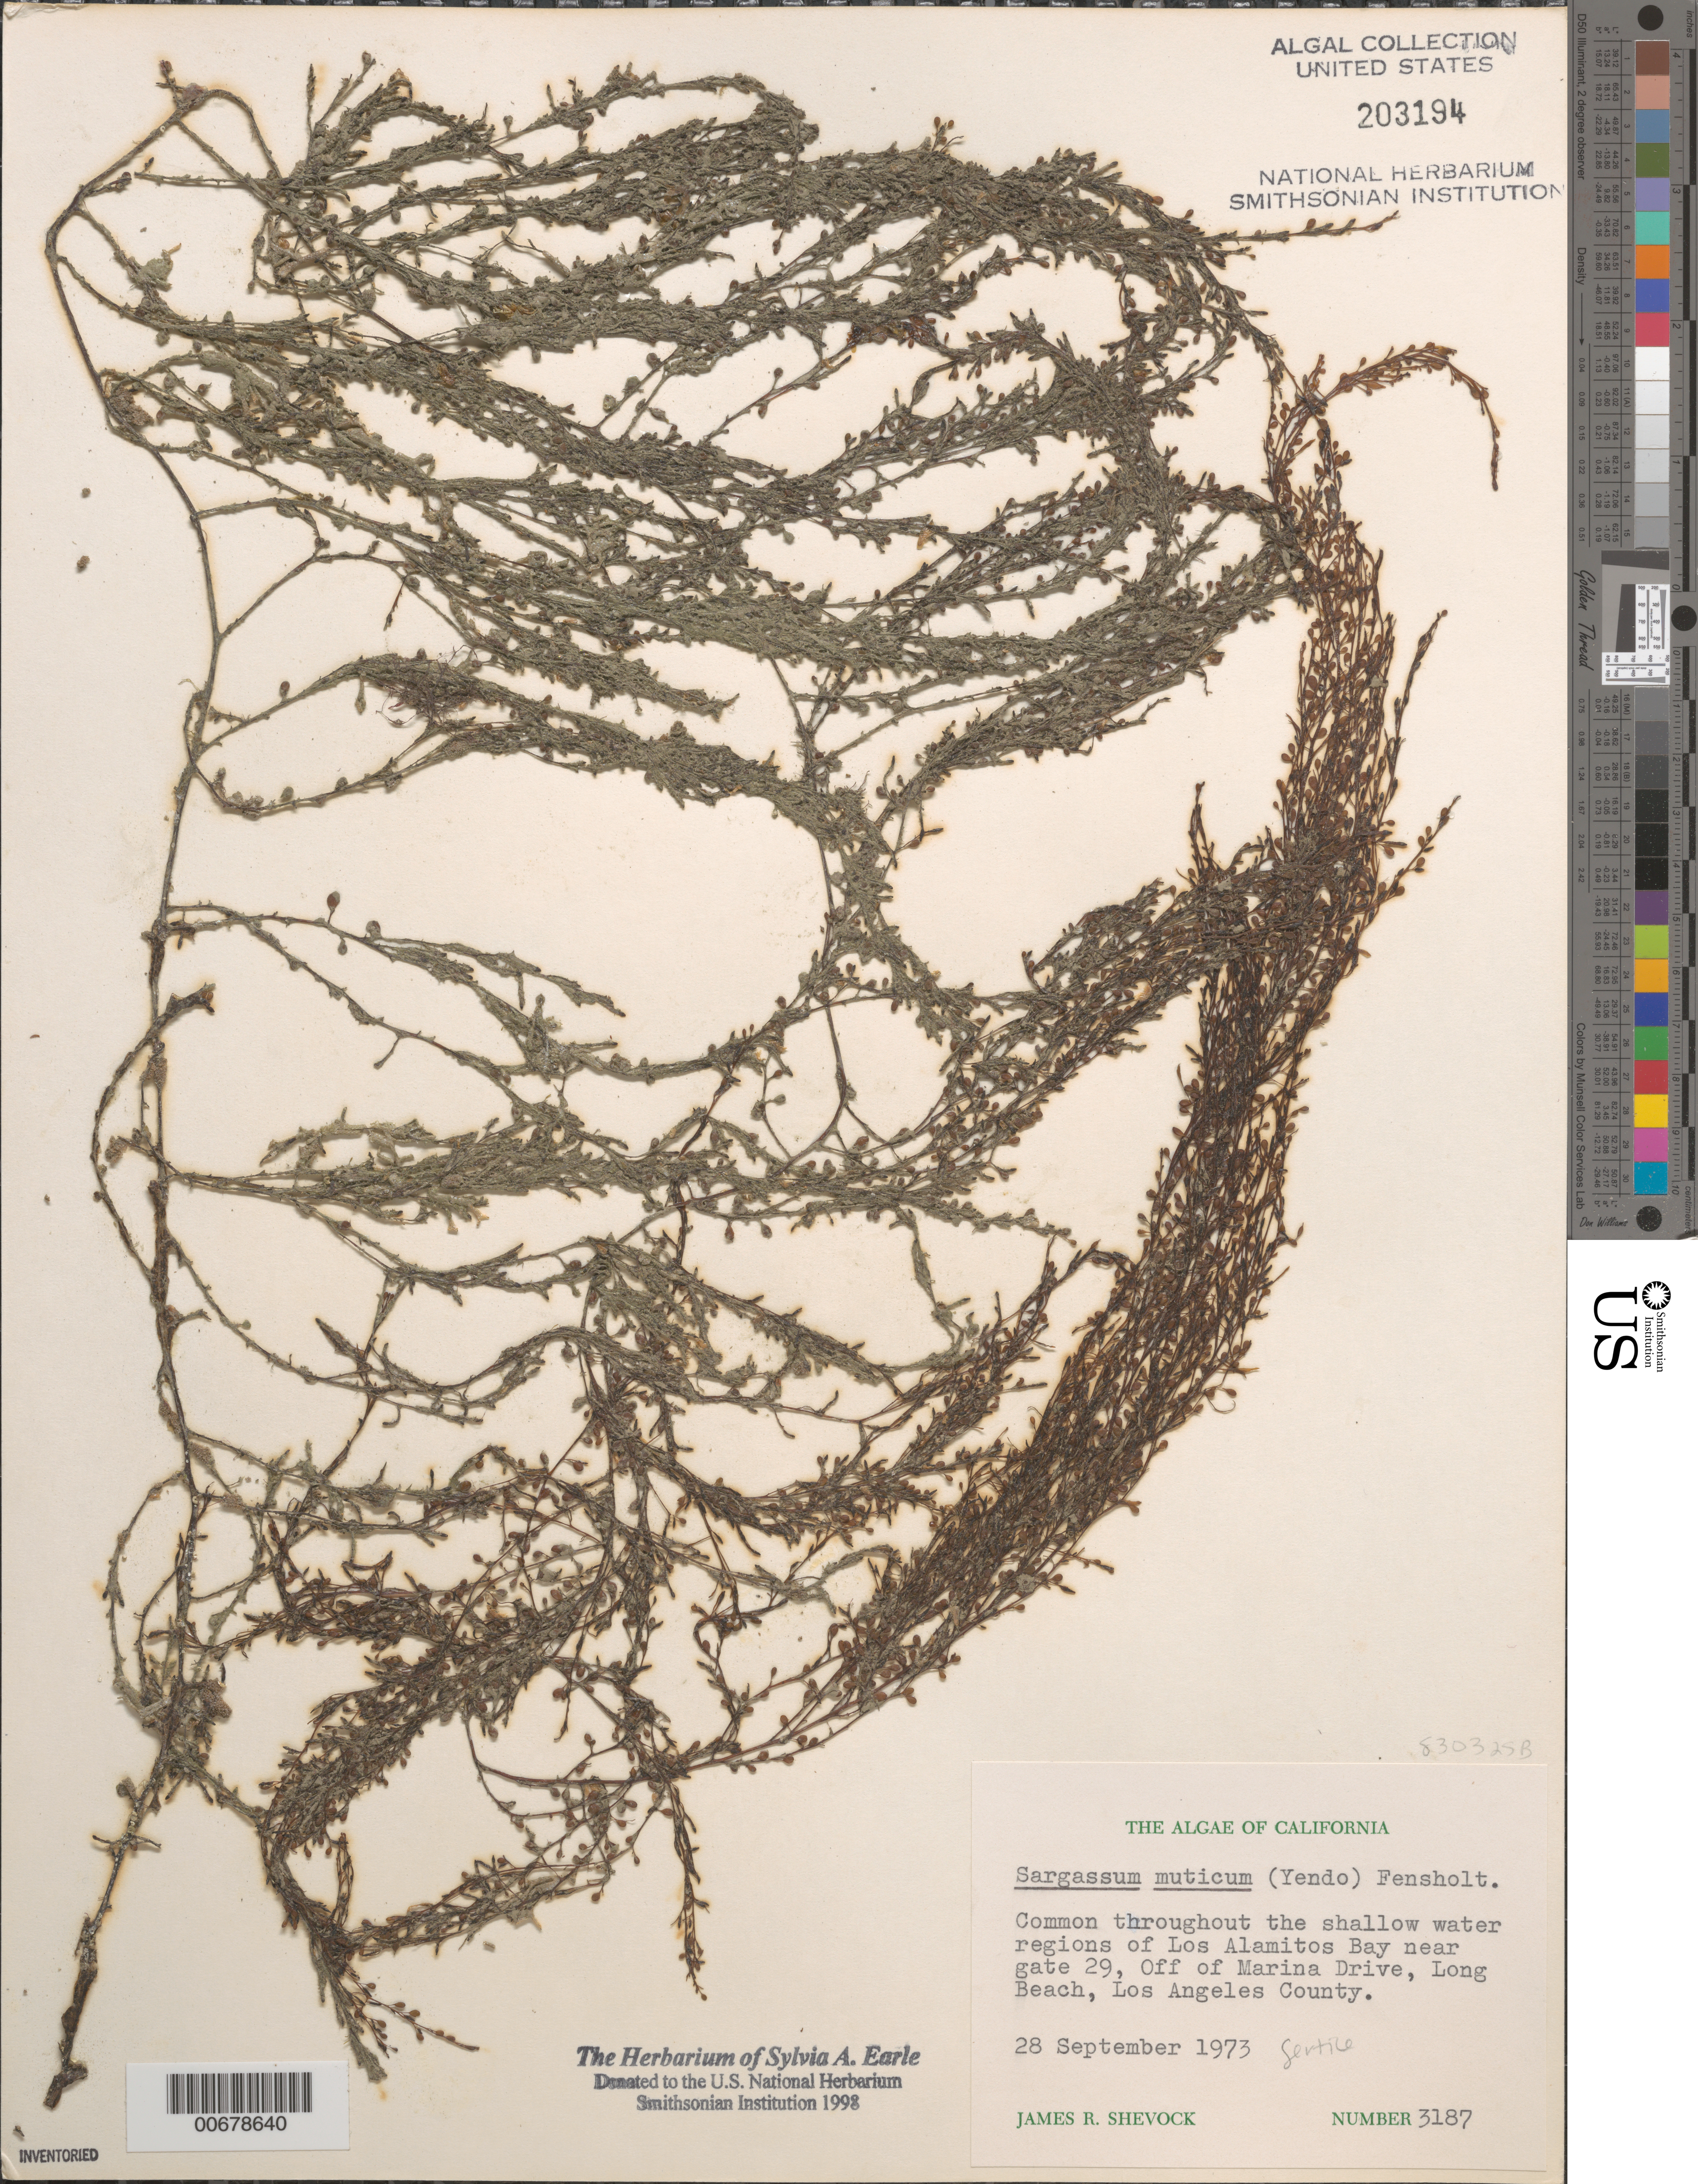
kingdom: Chromista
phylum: Ochrophyta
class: Phaeophyceae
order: Fucales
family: Sargassaceae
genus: Sargassum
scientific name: Sargassum muticum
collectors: J. R. Shevock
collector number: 3187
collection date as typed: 28 Sep 1973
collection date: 1973-09-28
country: United States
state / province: California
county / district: Los Angeles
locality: Los Alamitos Bay, gate 29, off Marina Drive, Long Beach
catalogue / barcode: US 203194